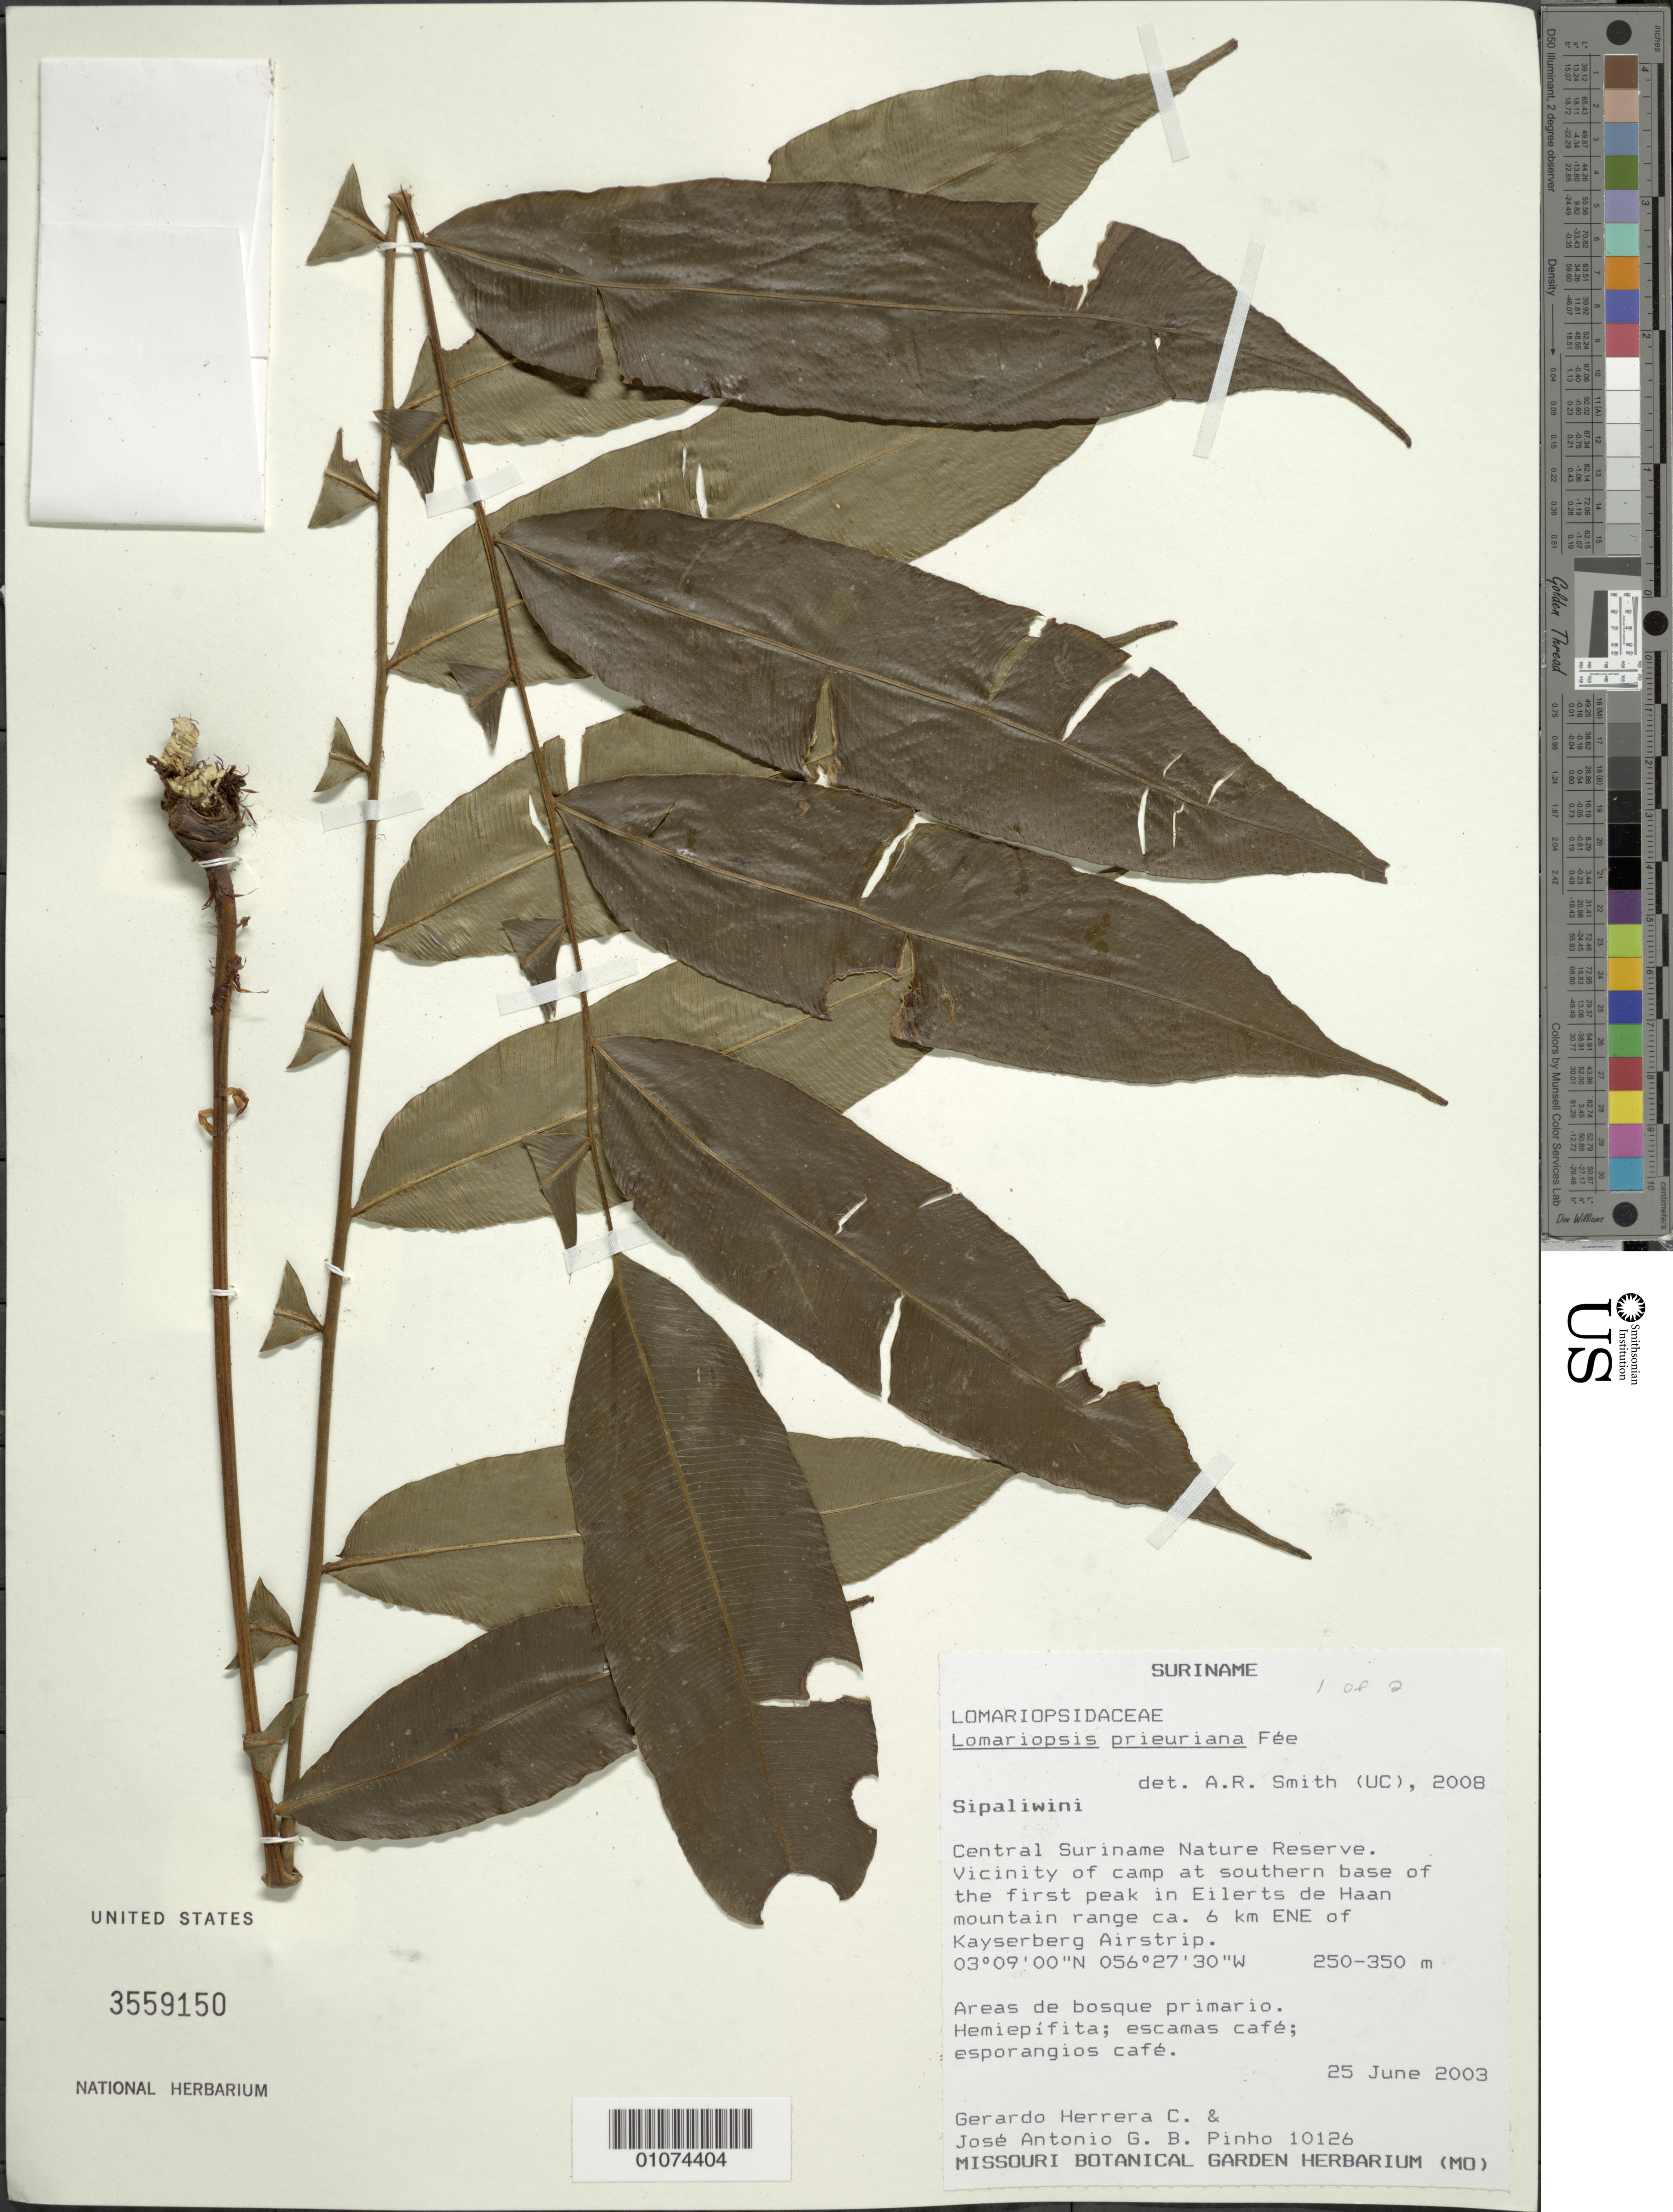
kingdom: Plantae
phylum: Tracheophyta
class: Polypodiopsida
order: Polypodiales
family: Lomariopsidaceae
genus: Lomariopsis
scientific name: Lomariopsis prieuriana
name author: Fée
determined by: Smith, Alan R., (UC)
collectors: G. Herrera Ch. & J. Pinho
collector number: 10126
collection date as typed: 25-Jun-03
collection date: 2003-06-25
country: Suriname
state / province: Sipaliwini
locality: Central Suriname Nature Reserve. Vicinity of camp at southern base of the first peak in Eilerts de Haan mountain range ca. 6 km ENE of Kayersberg Airstrip.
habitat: Areas de bosque primario.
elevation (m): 250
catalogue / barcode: US 3559150